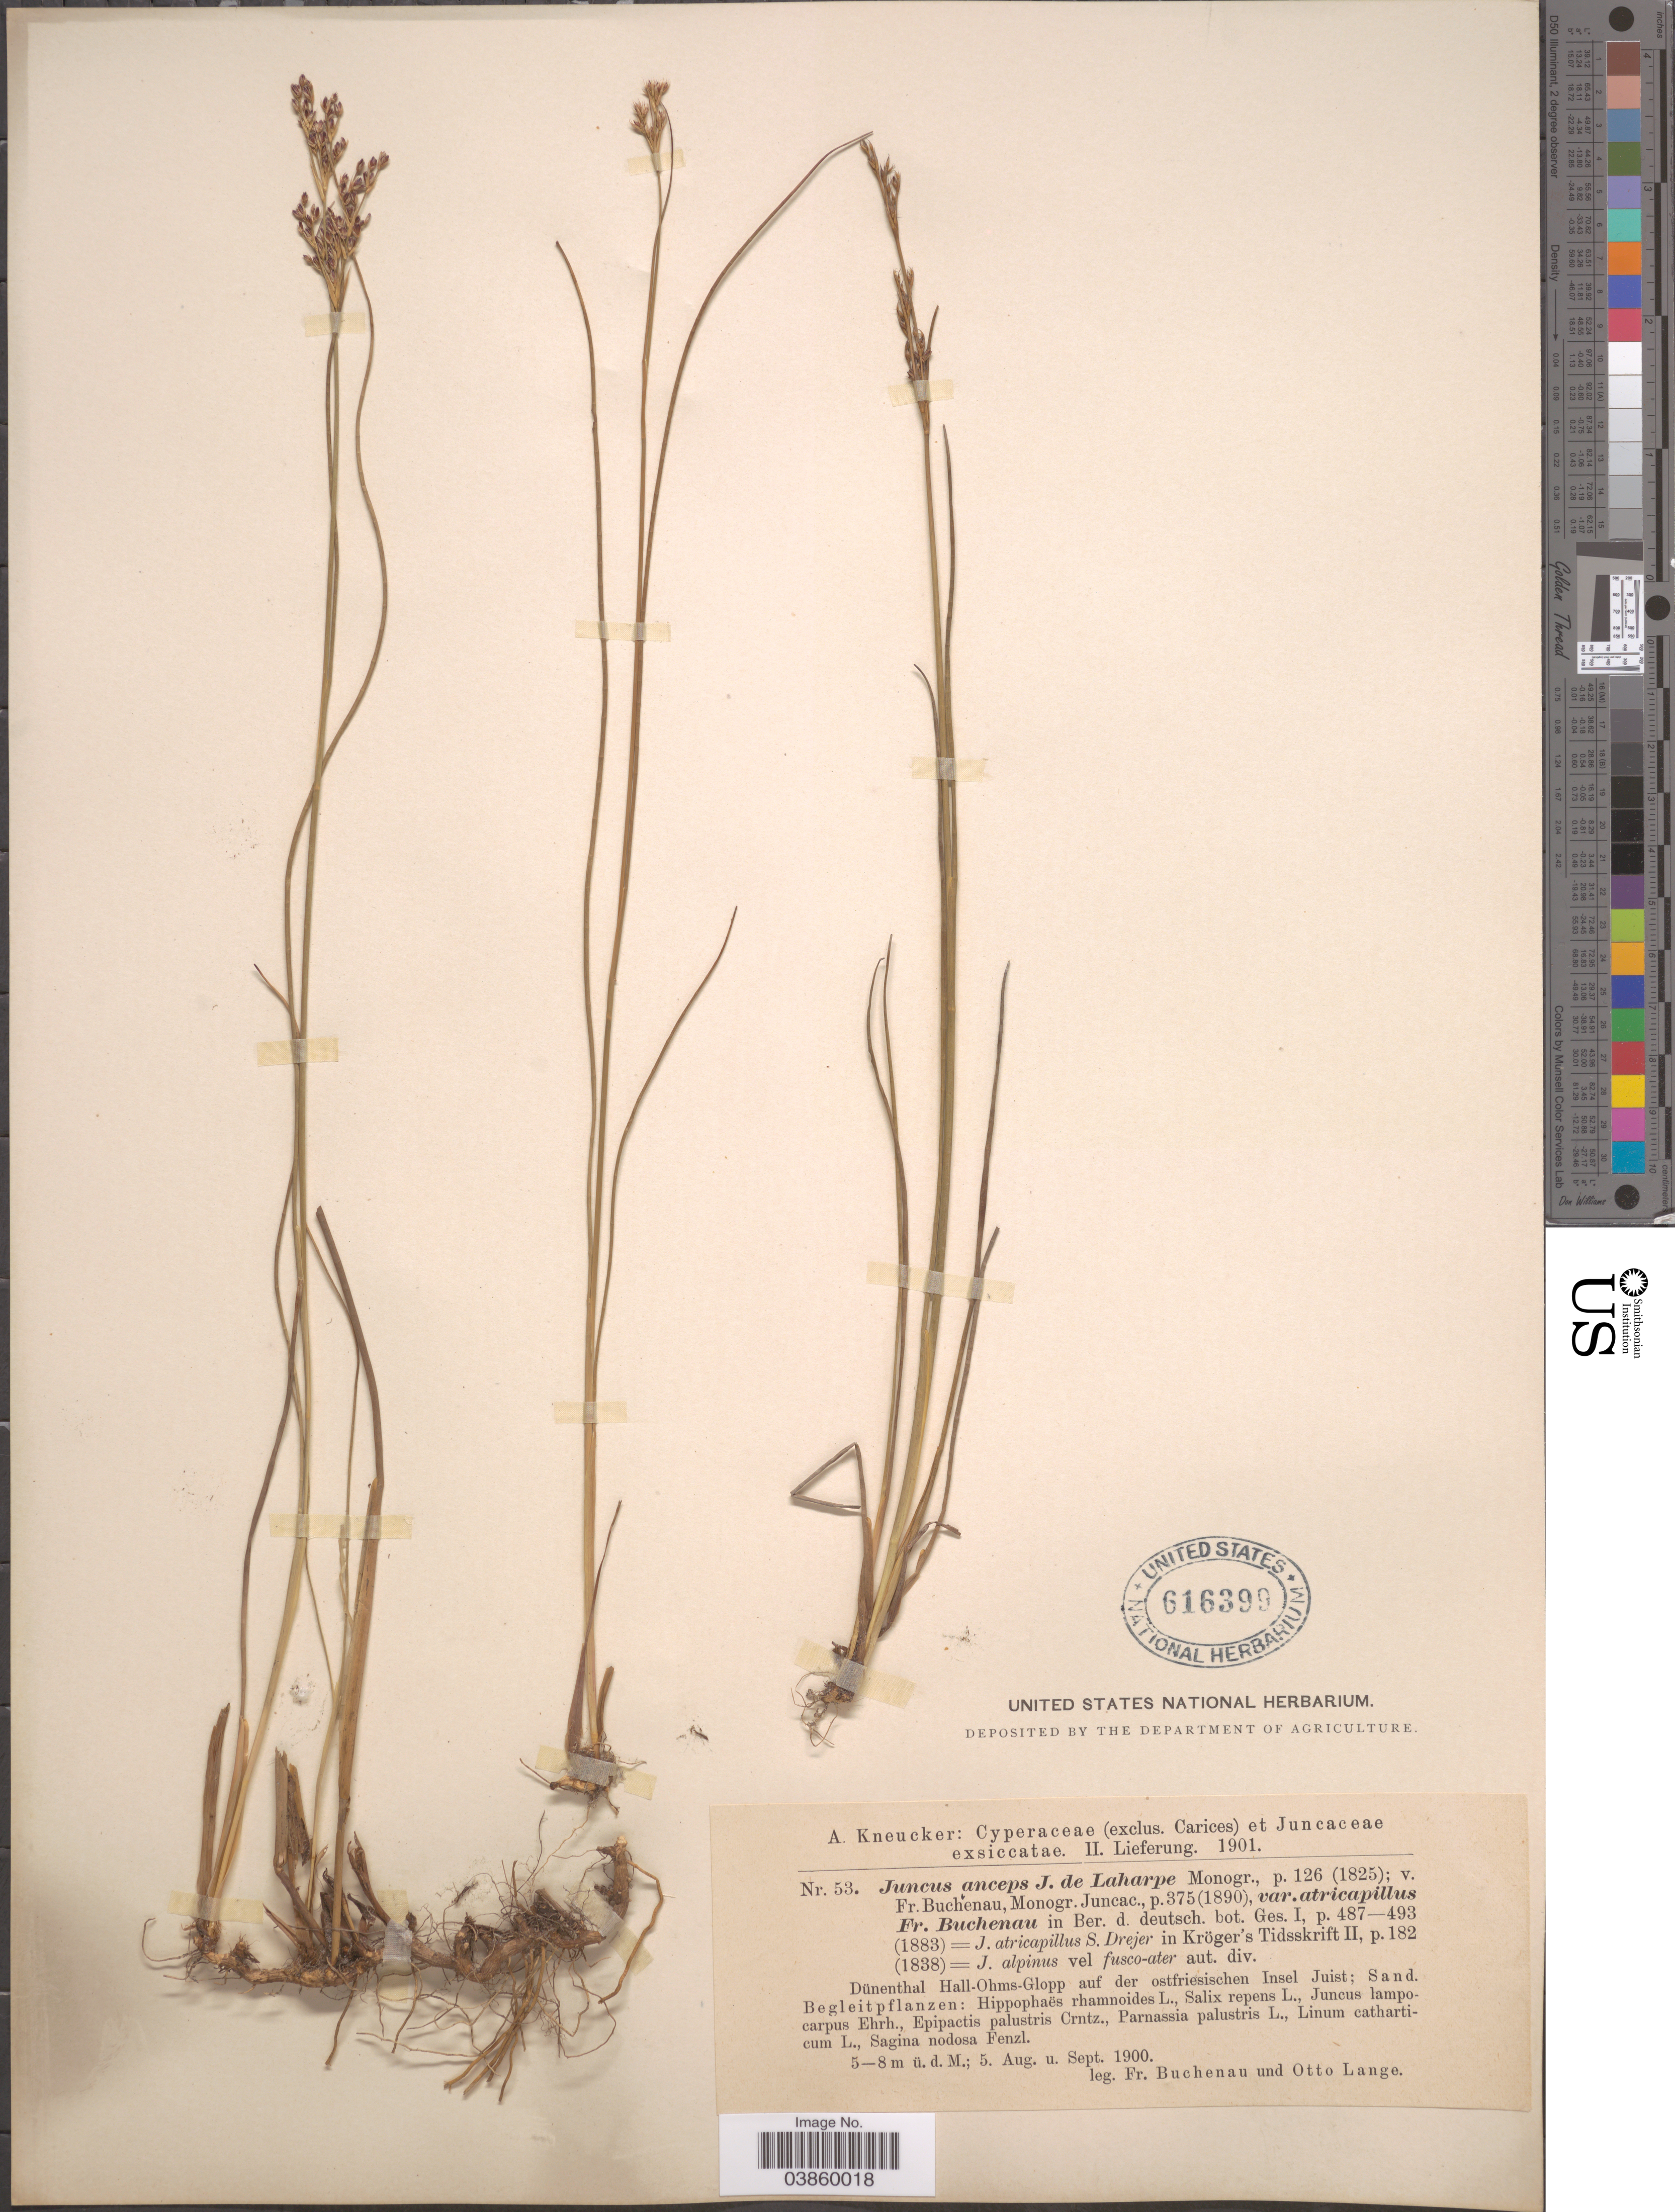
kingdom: Plantae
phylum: Tracheophyta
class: Liliopsida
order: Poales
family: Juncaceae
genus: Juncus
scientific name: Juncus anceps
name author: Laharpe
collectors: F. Buchenau & O. L. Lange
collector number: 53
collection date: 1900-08-05/1900-09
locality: Dünenthal Hall-Ohms-Glopp auf der ostfriesischen Insel Juist.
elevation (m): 5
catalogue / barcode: US 616399